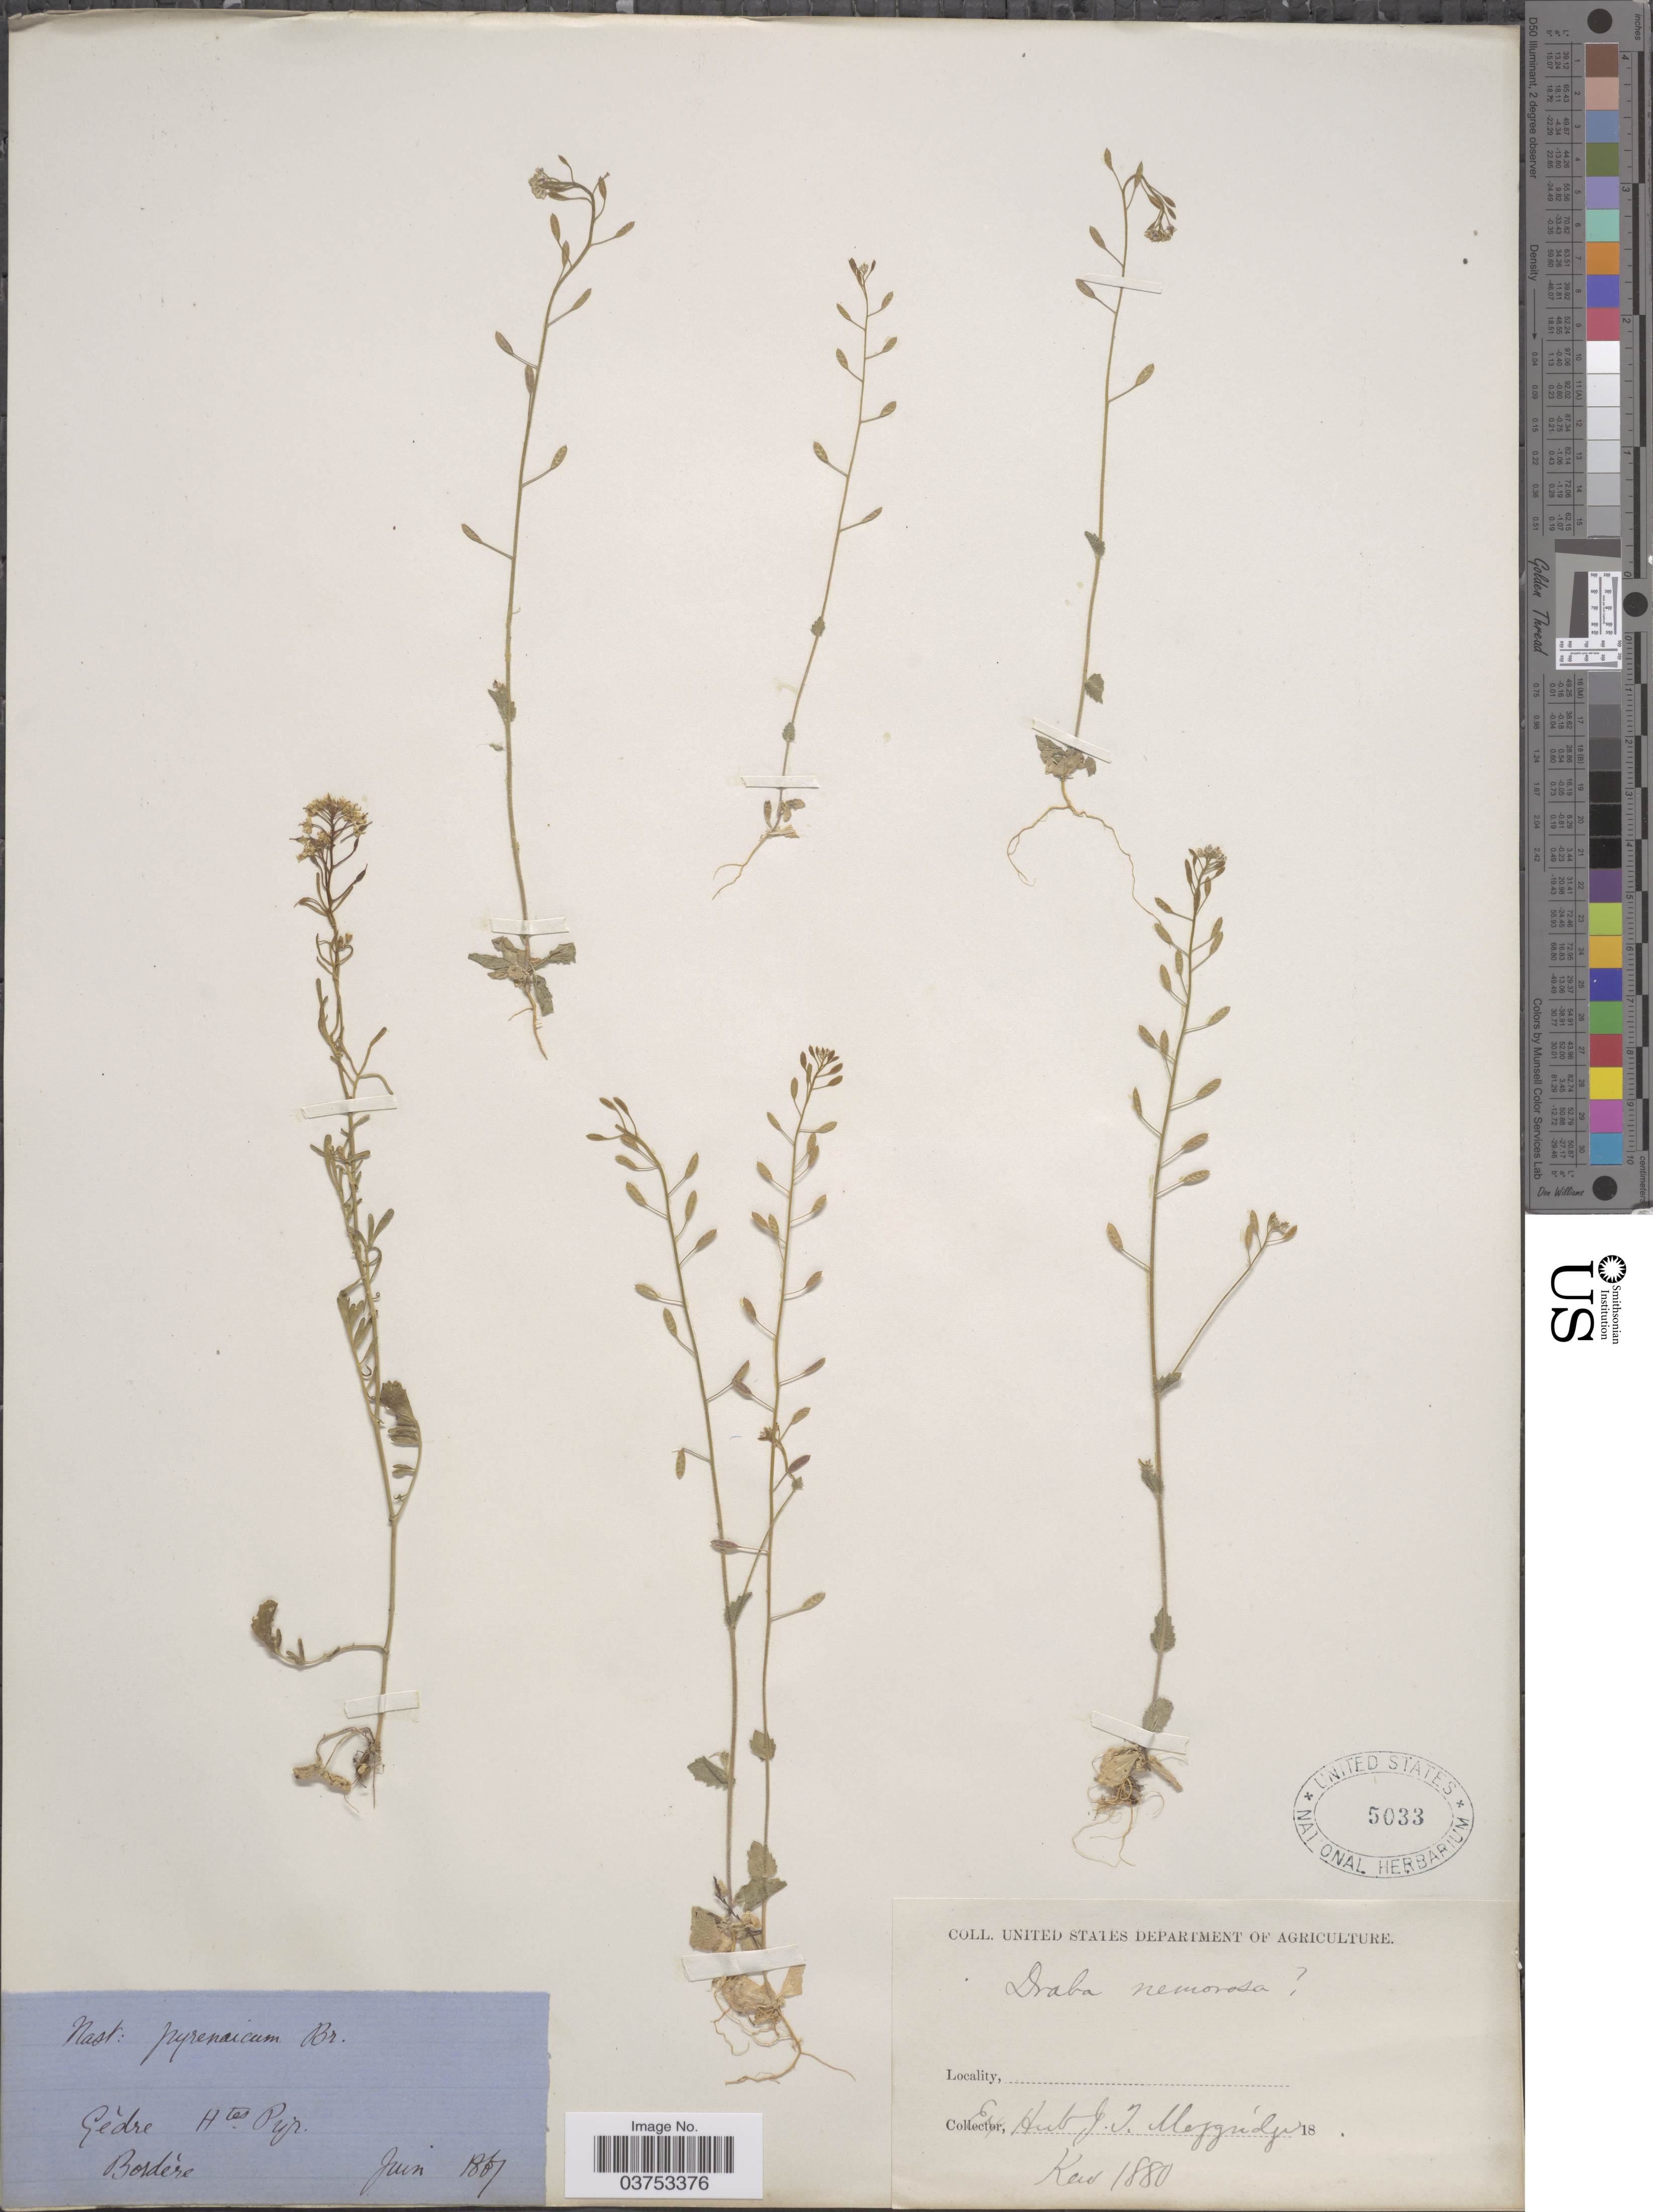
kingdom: Plantae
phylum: Tracheophyta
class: Magnoliopsida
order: Brassicales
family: Brassicaceae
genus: Draba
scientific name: Draba nemorosa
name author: L.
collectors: -. Bordere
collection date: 1867-06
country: France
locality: Gèdre Htes. Pyr.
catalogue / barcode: US 5033